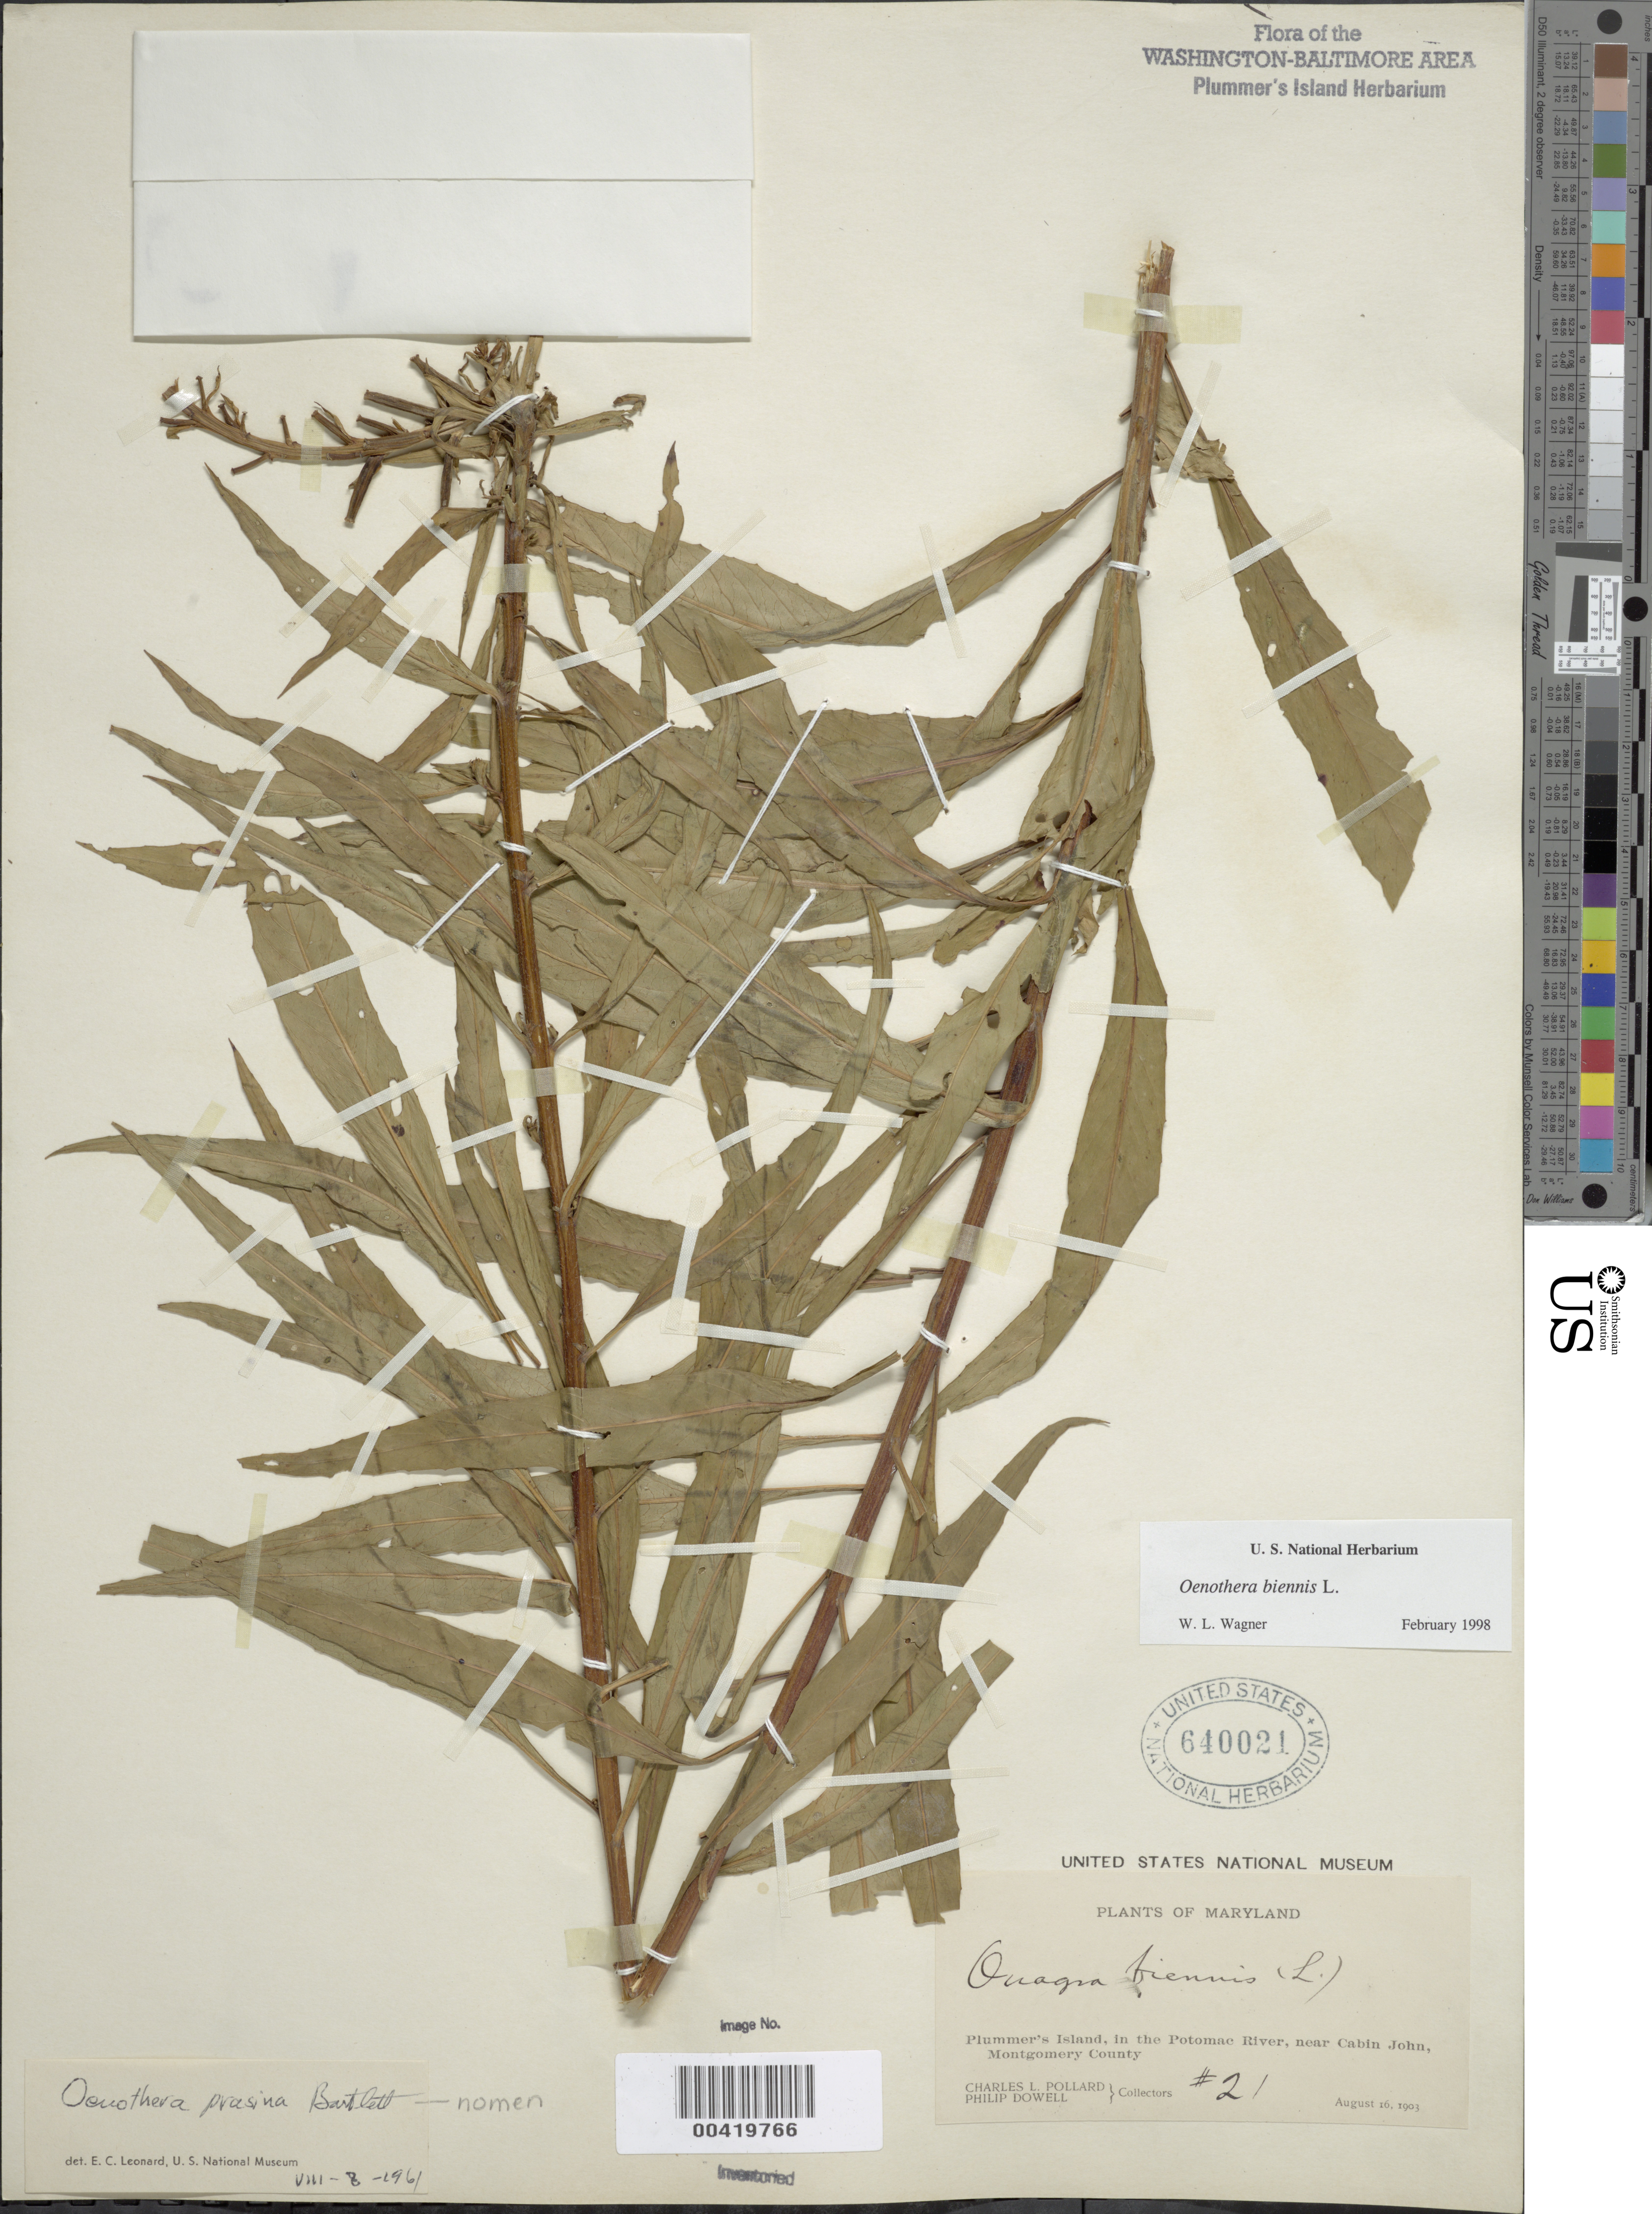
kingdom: Plantae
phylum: Tracheophyta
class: Magnoliopsida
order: Myrtales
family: Onagraceae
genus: Oenothera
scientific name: Oenothera biennis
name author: L.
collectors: C. L. Pollard & P. Dowell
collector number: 21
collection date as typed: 16 Aug 1903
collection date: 1903-08-16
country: United States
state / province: Maryland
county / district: Montgomery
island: Plummers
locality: Plummer's Island Plummers Island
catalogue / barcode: US 640021